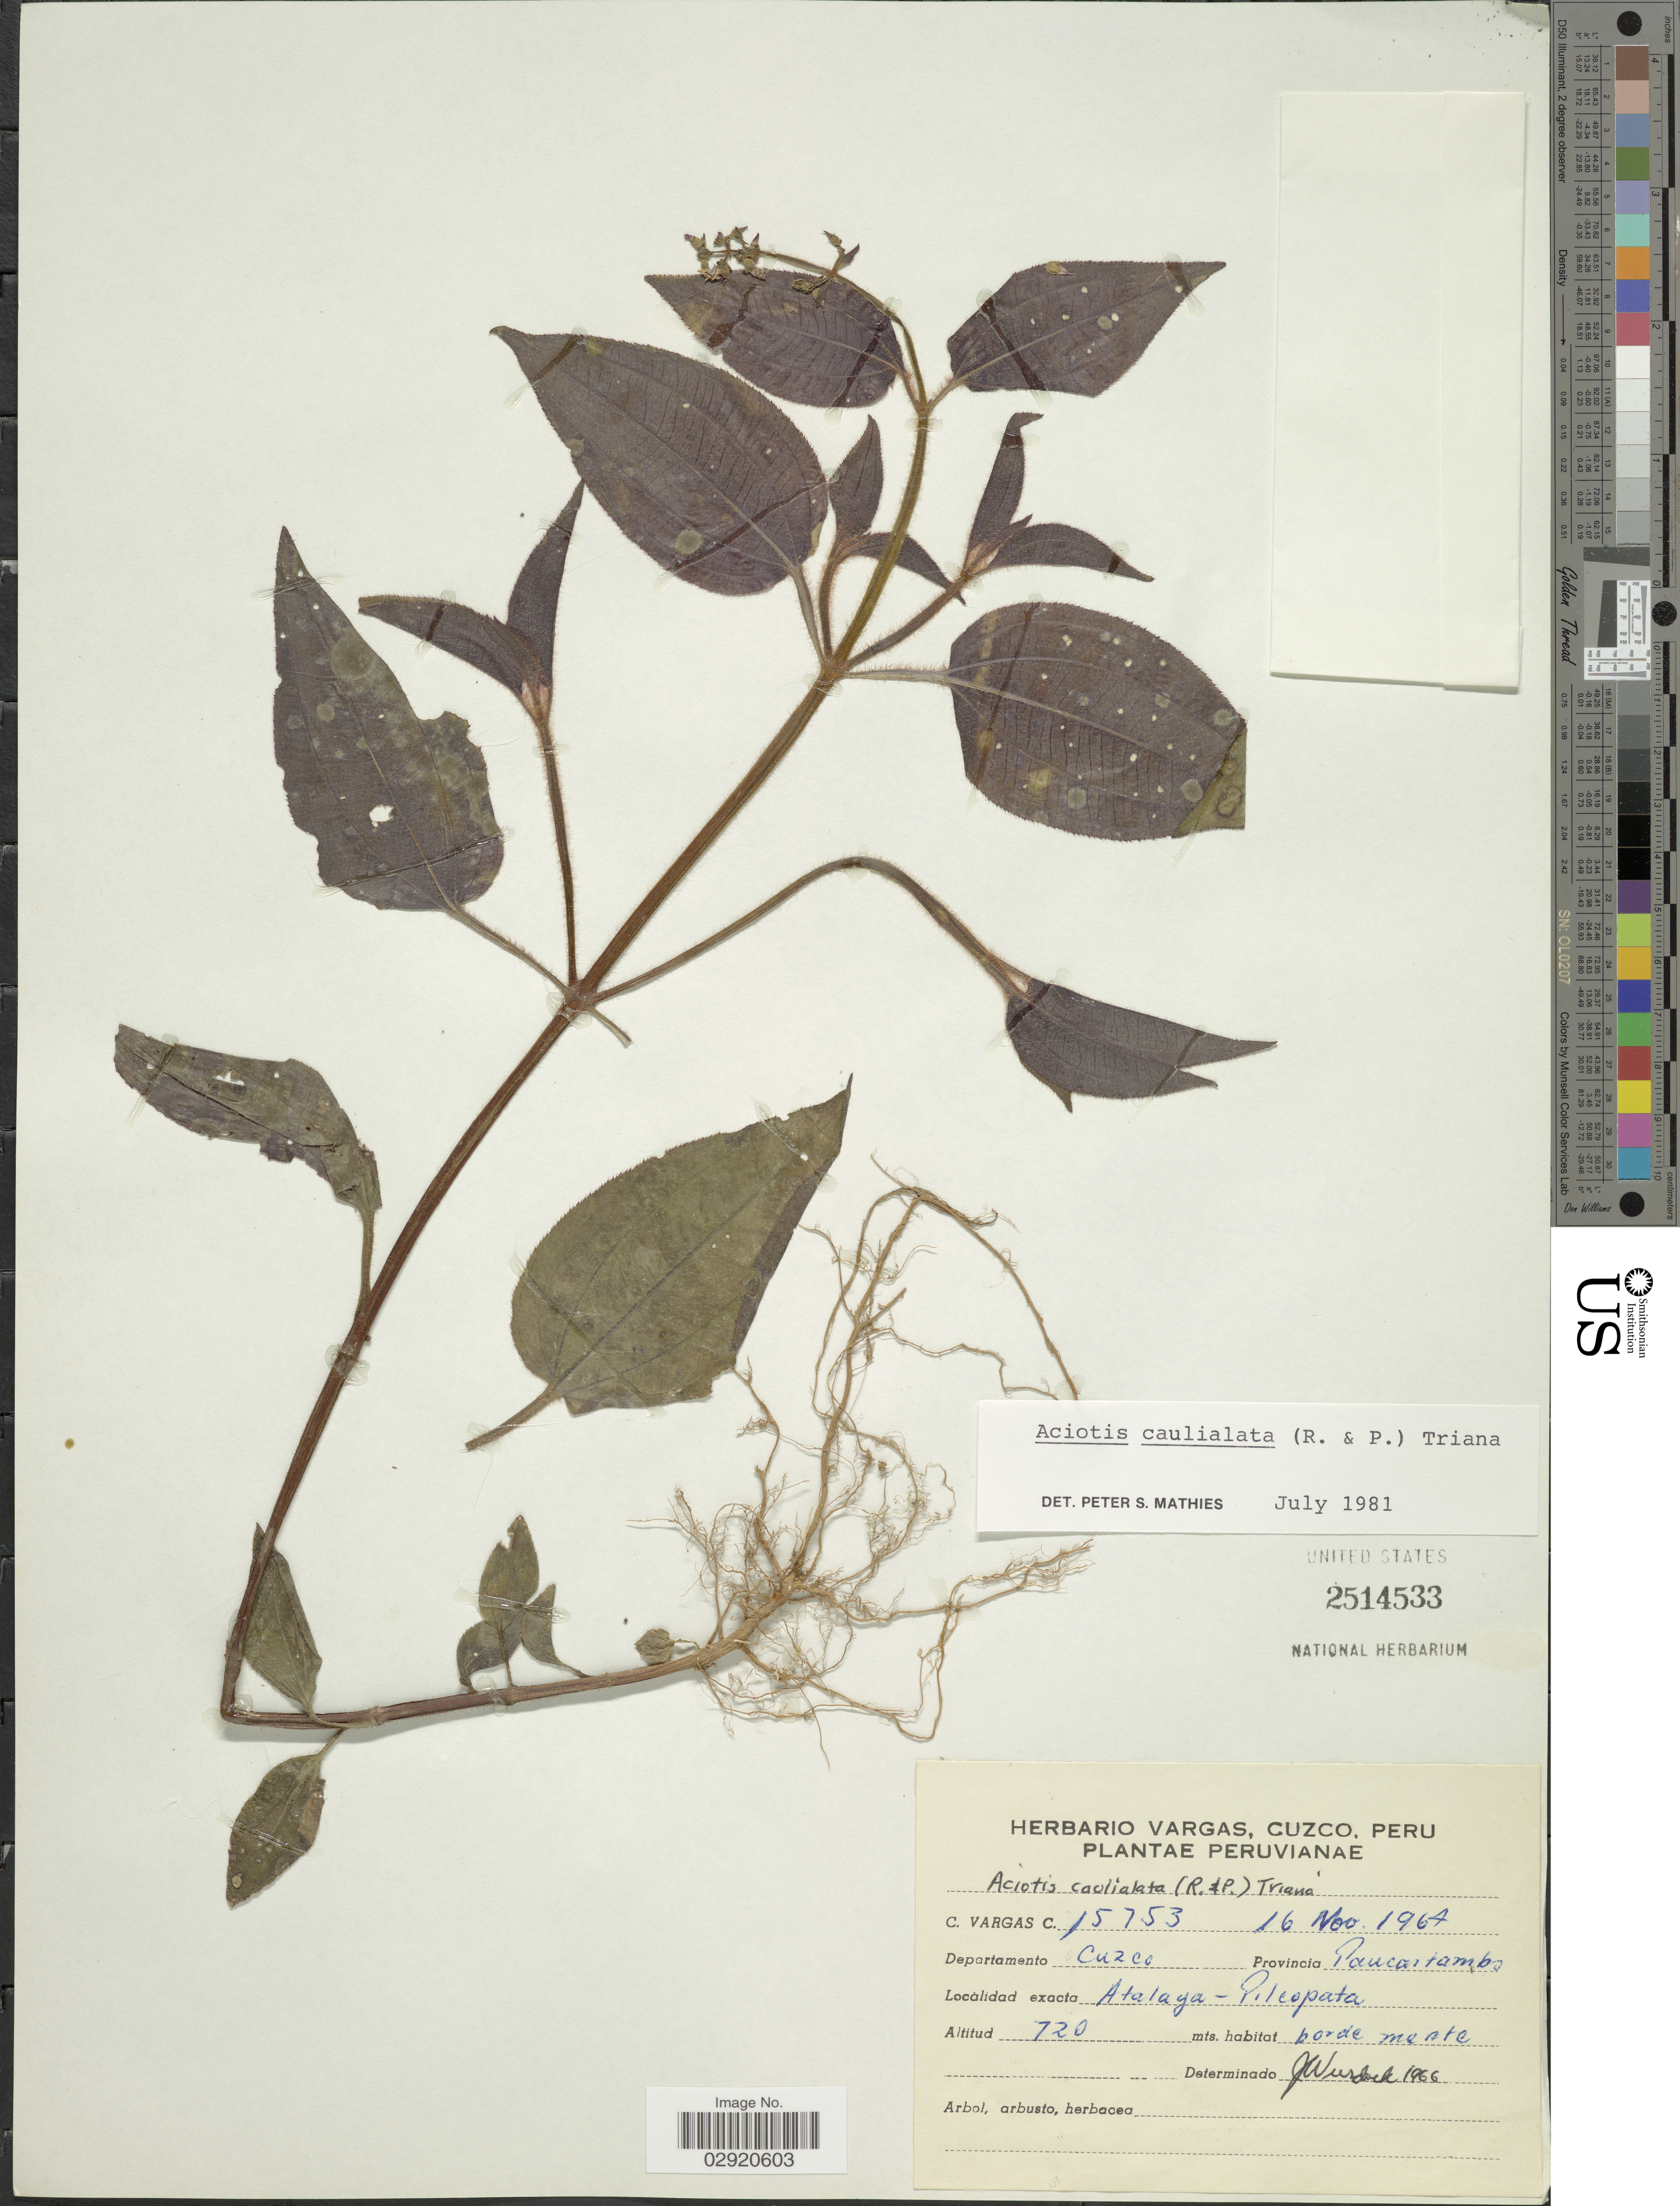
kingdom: Plantae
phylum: Tracheophyta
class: Magnoliopsida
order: Myrtales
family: Melastomataceae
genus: Aciotis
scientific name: Aciotis rubricaulis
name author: (Mart. ex DC.) Triana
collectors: C. Vargas Calderón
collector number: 15753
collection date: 1964-11-16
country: Peru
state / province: Cusco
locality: Departamento Cuzco. Provincia Paucartambo. Atalaya-Pilcopata.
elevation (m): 720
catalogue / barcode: US 2514533